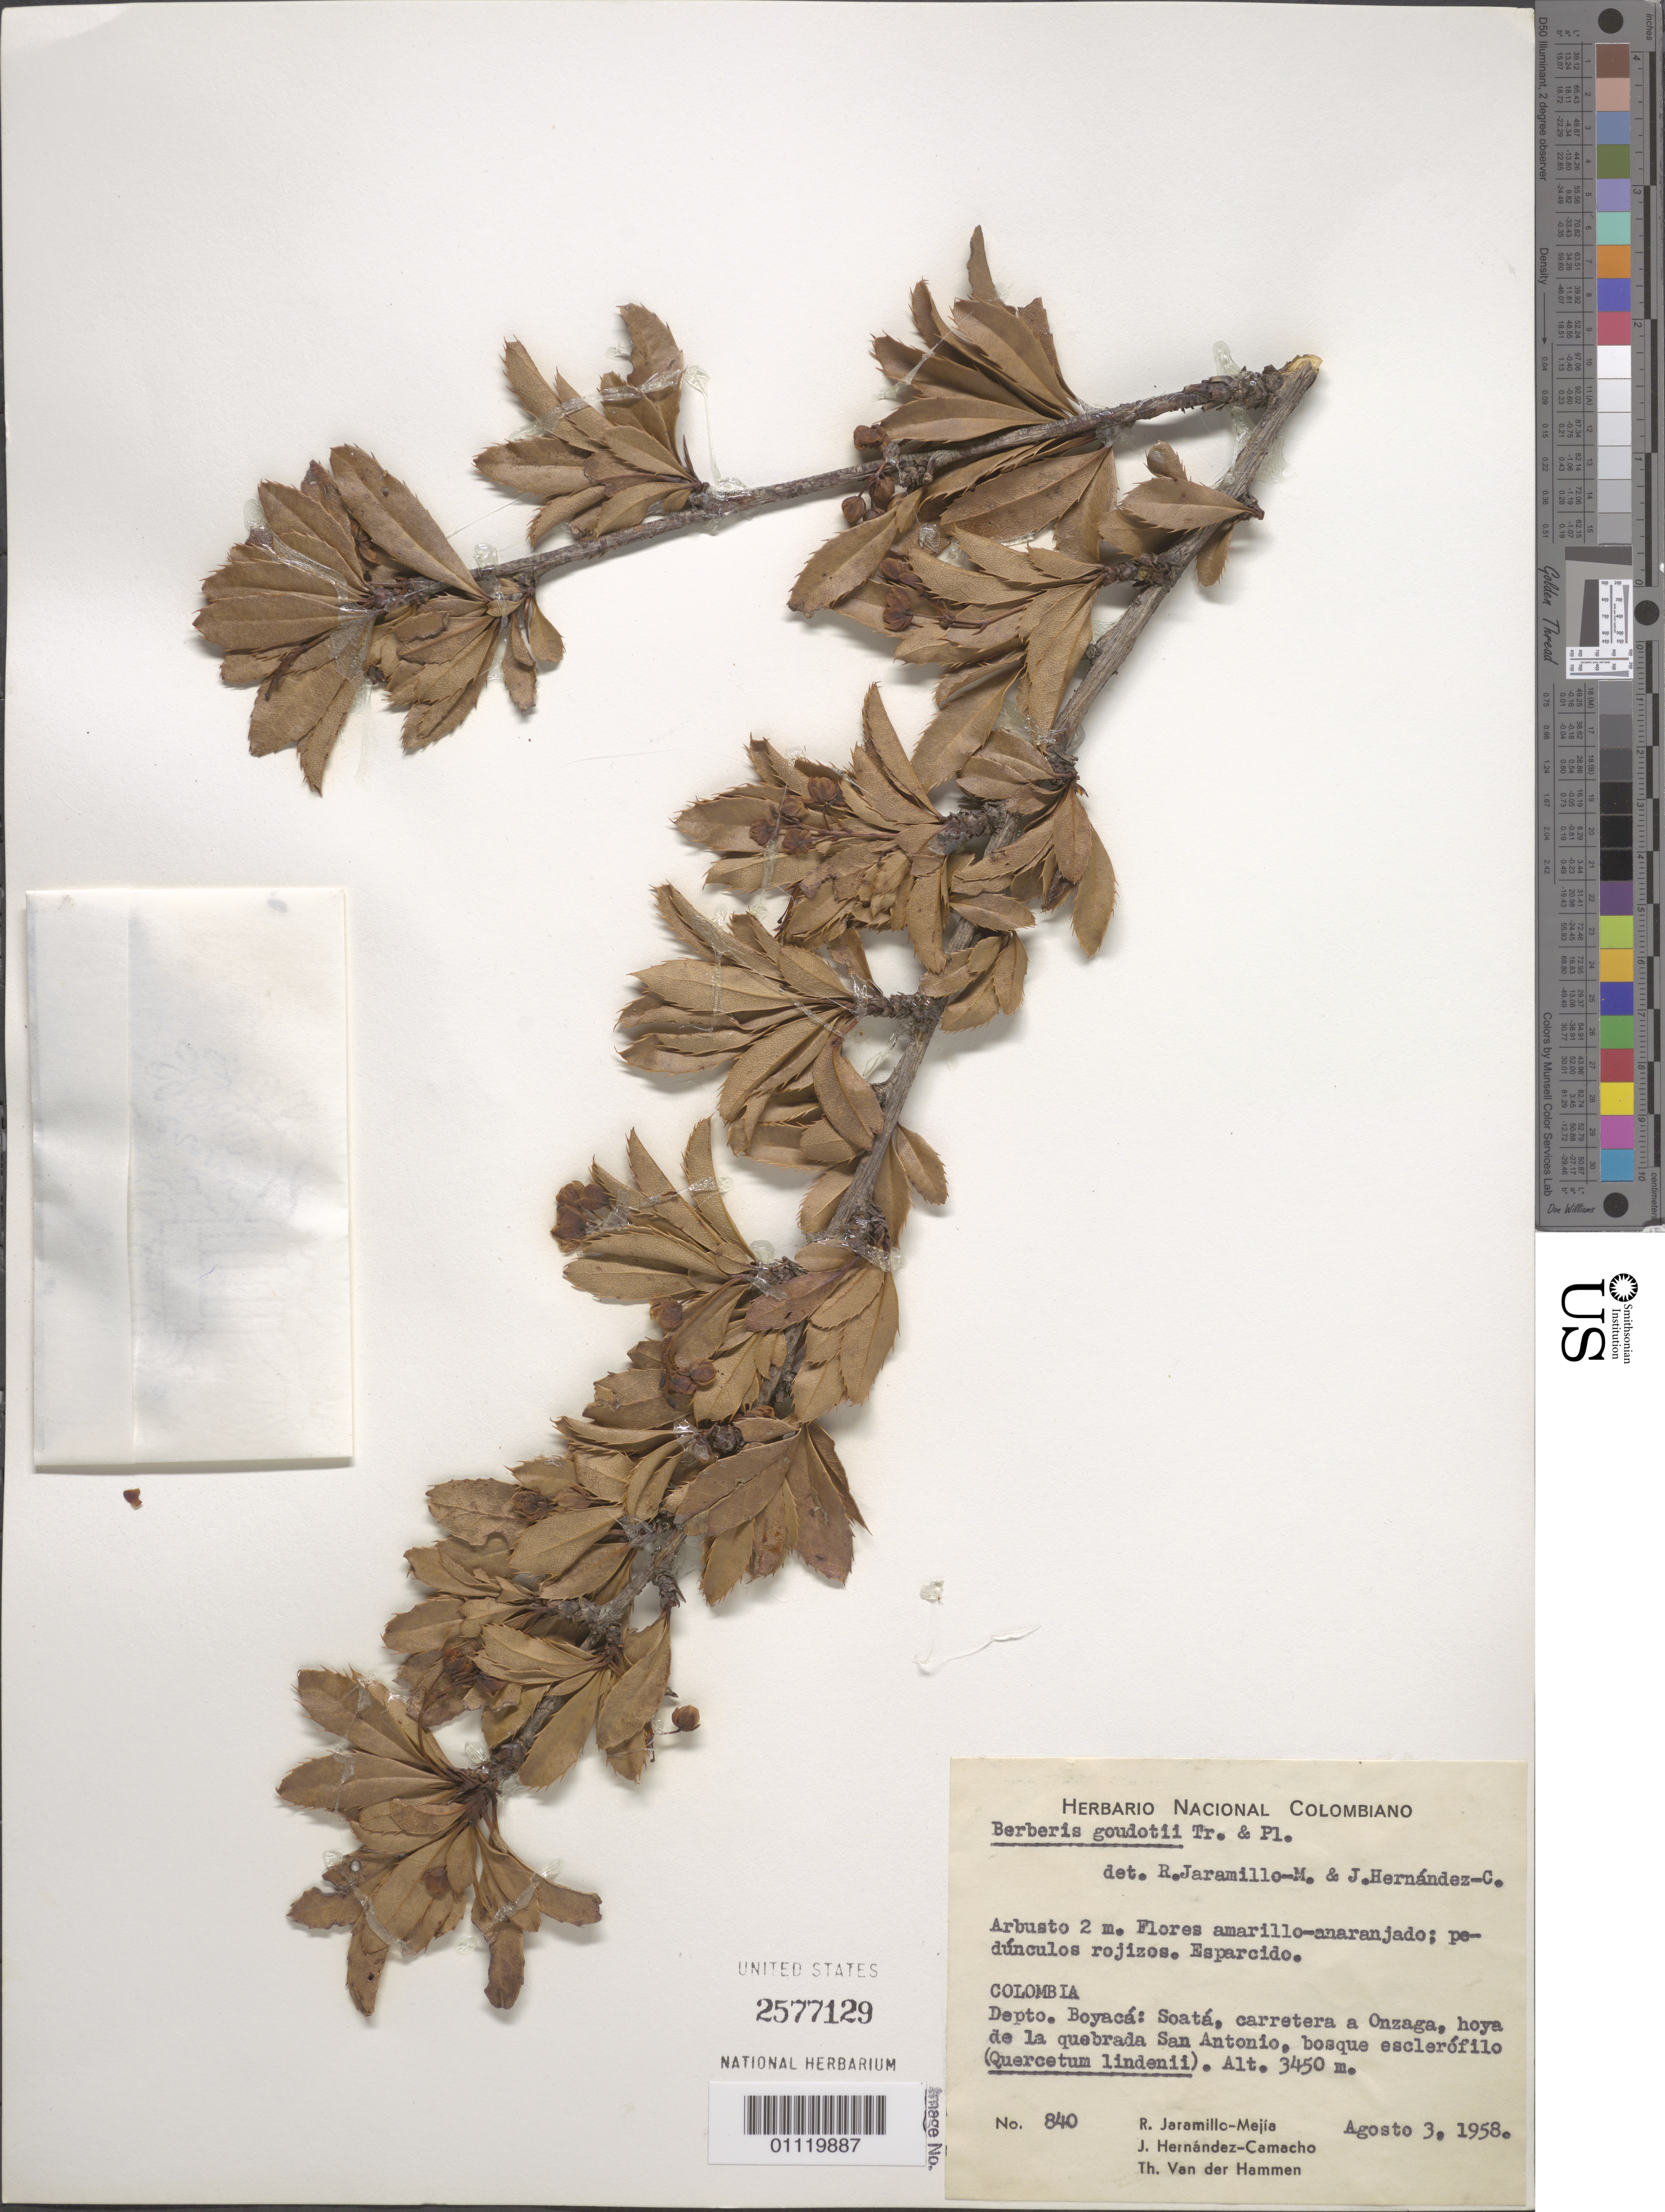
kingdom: Plantae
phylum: Tracheophyta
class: Magnoliopsida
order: Ranunculales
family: Berberidaceae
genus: Berberis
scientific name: Berberis goudotii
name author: Triana & Planch. ex Wedd.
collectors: R. Mejia, J. Hernandez Camacho & T. Hammen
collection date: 1958-08-03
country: Colombia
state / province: Boyacá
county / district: Northern Boyaca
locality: Soata. Road to Onsaga, hole(river basin) of the gorge San Antonio, forest of esclerofilo (Quercetus lindenii).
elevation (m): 3450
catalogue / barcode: US 2577129